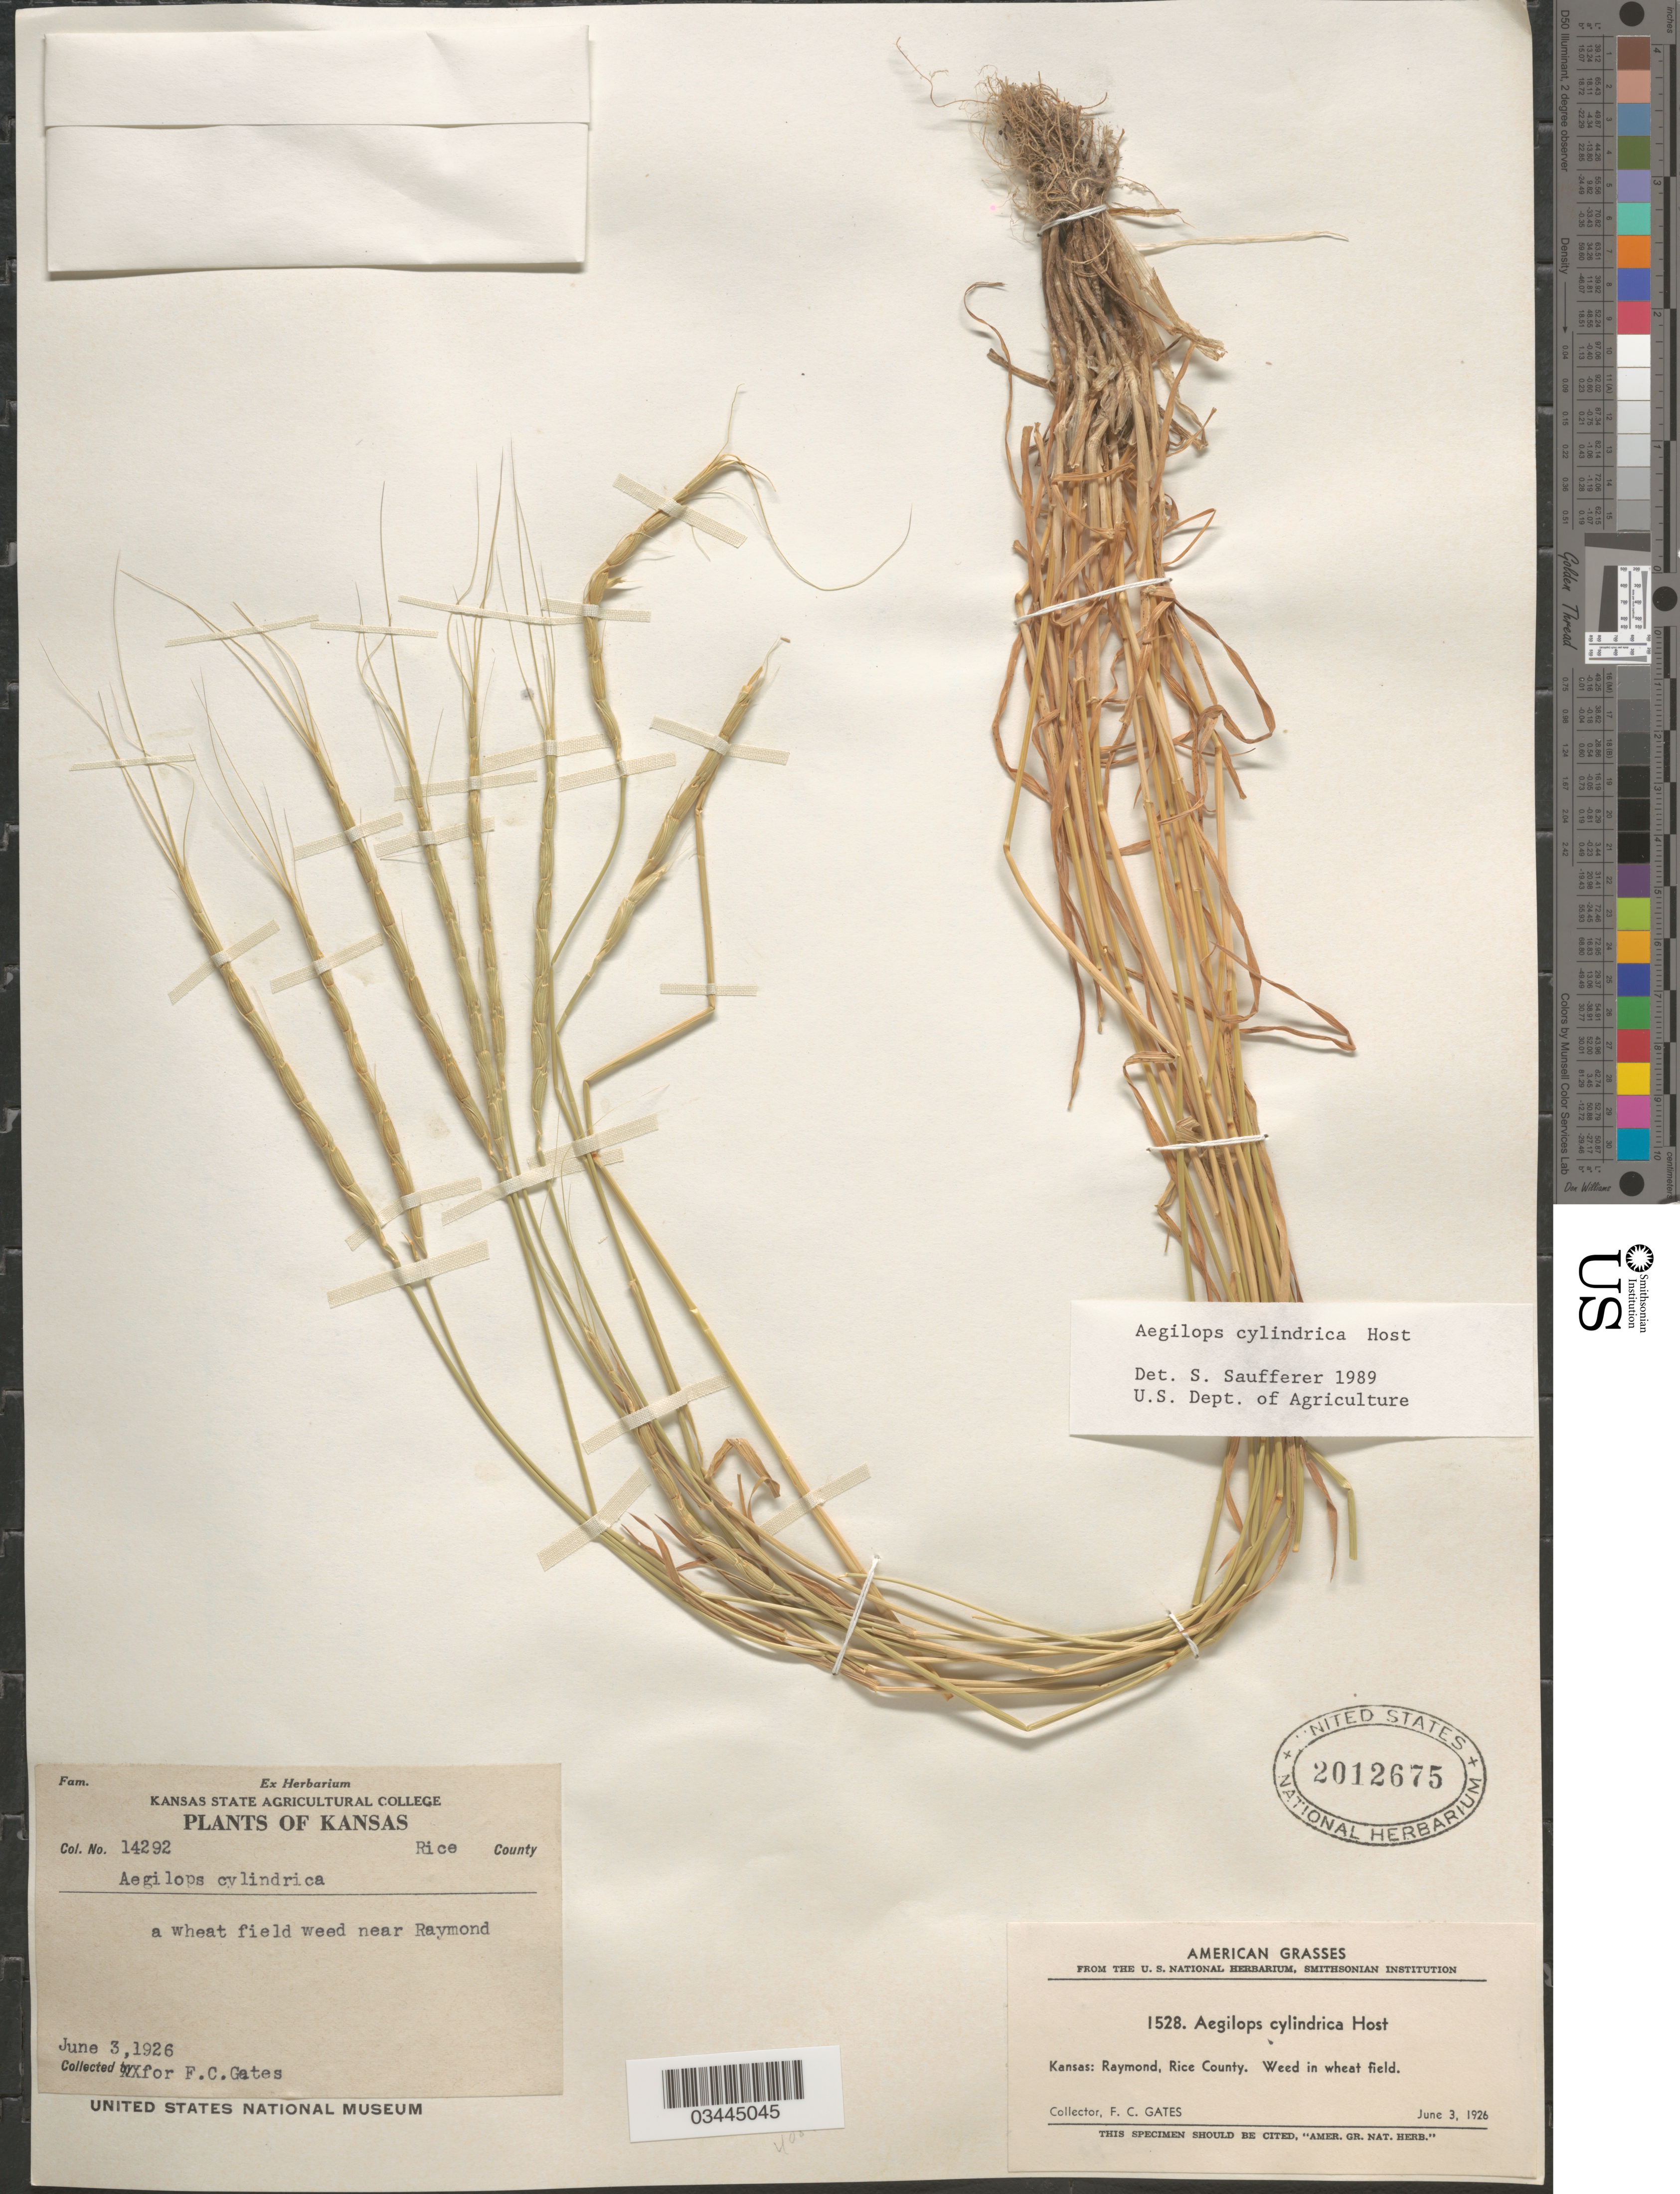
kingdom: Plantae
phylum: Tracheophyta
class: Liliopsida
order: Poales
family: Poaceae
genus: Aegilops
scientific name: Aegilops cylindrica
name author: Host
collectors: F. C. Gates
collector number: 14292/1528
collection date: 1926-06-03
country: United States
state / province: Kansas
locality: Rice County. A wheat field weed near Raymond.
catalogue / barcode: US 2012675